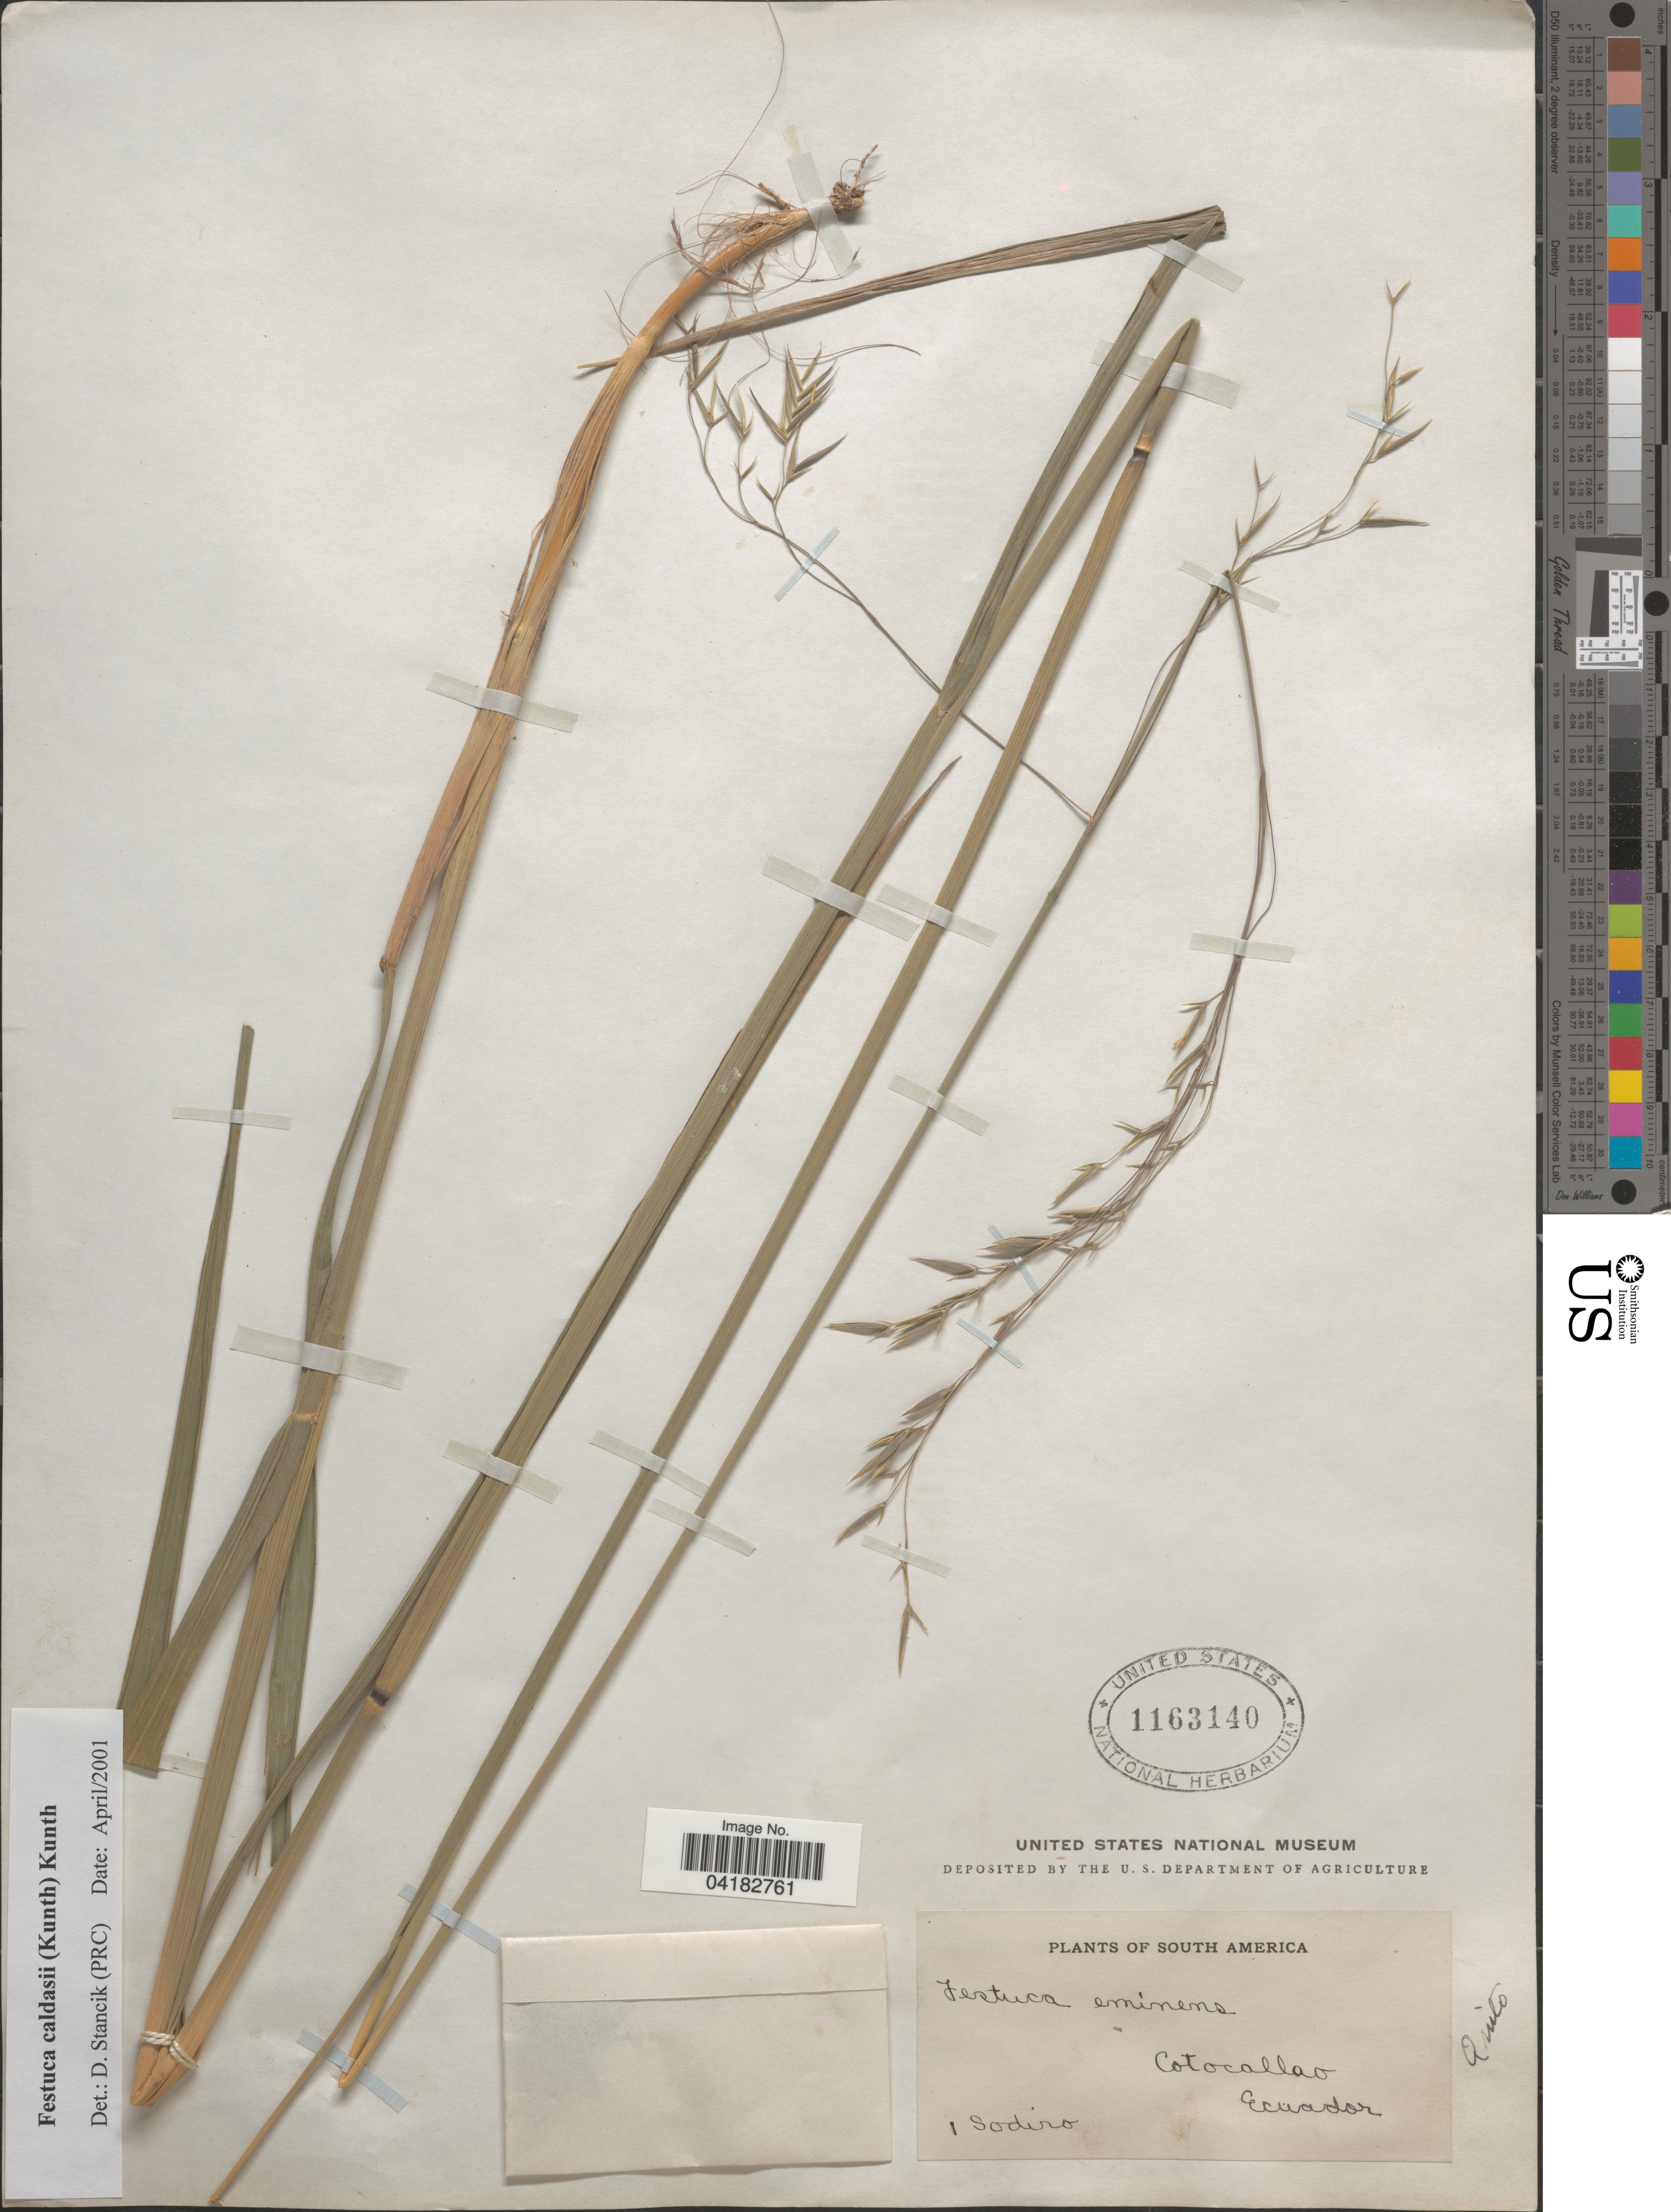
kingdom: Plantae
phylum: Tracheophyta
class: Liliopsida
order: Poales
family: Poaceae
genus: Festuca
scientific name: Festuca caldasii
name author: (Kunth) Kunth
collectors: Sodiro, --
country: Ecuador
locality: Cotocollao. Quito.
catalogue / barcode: US 1163140